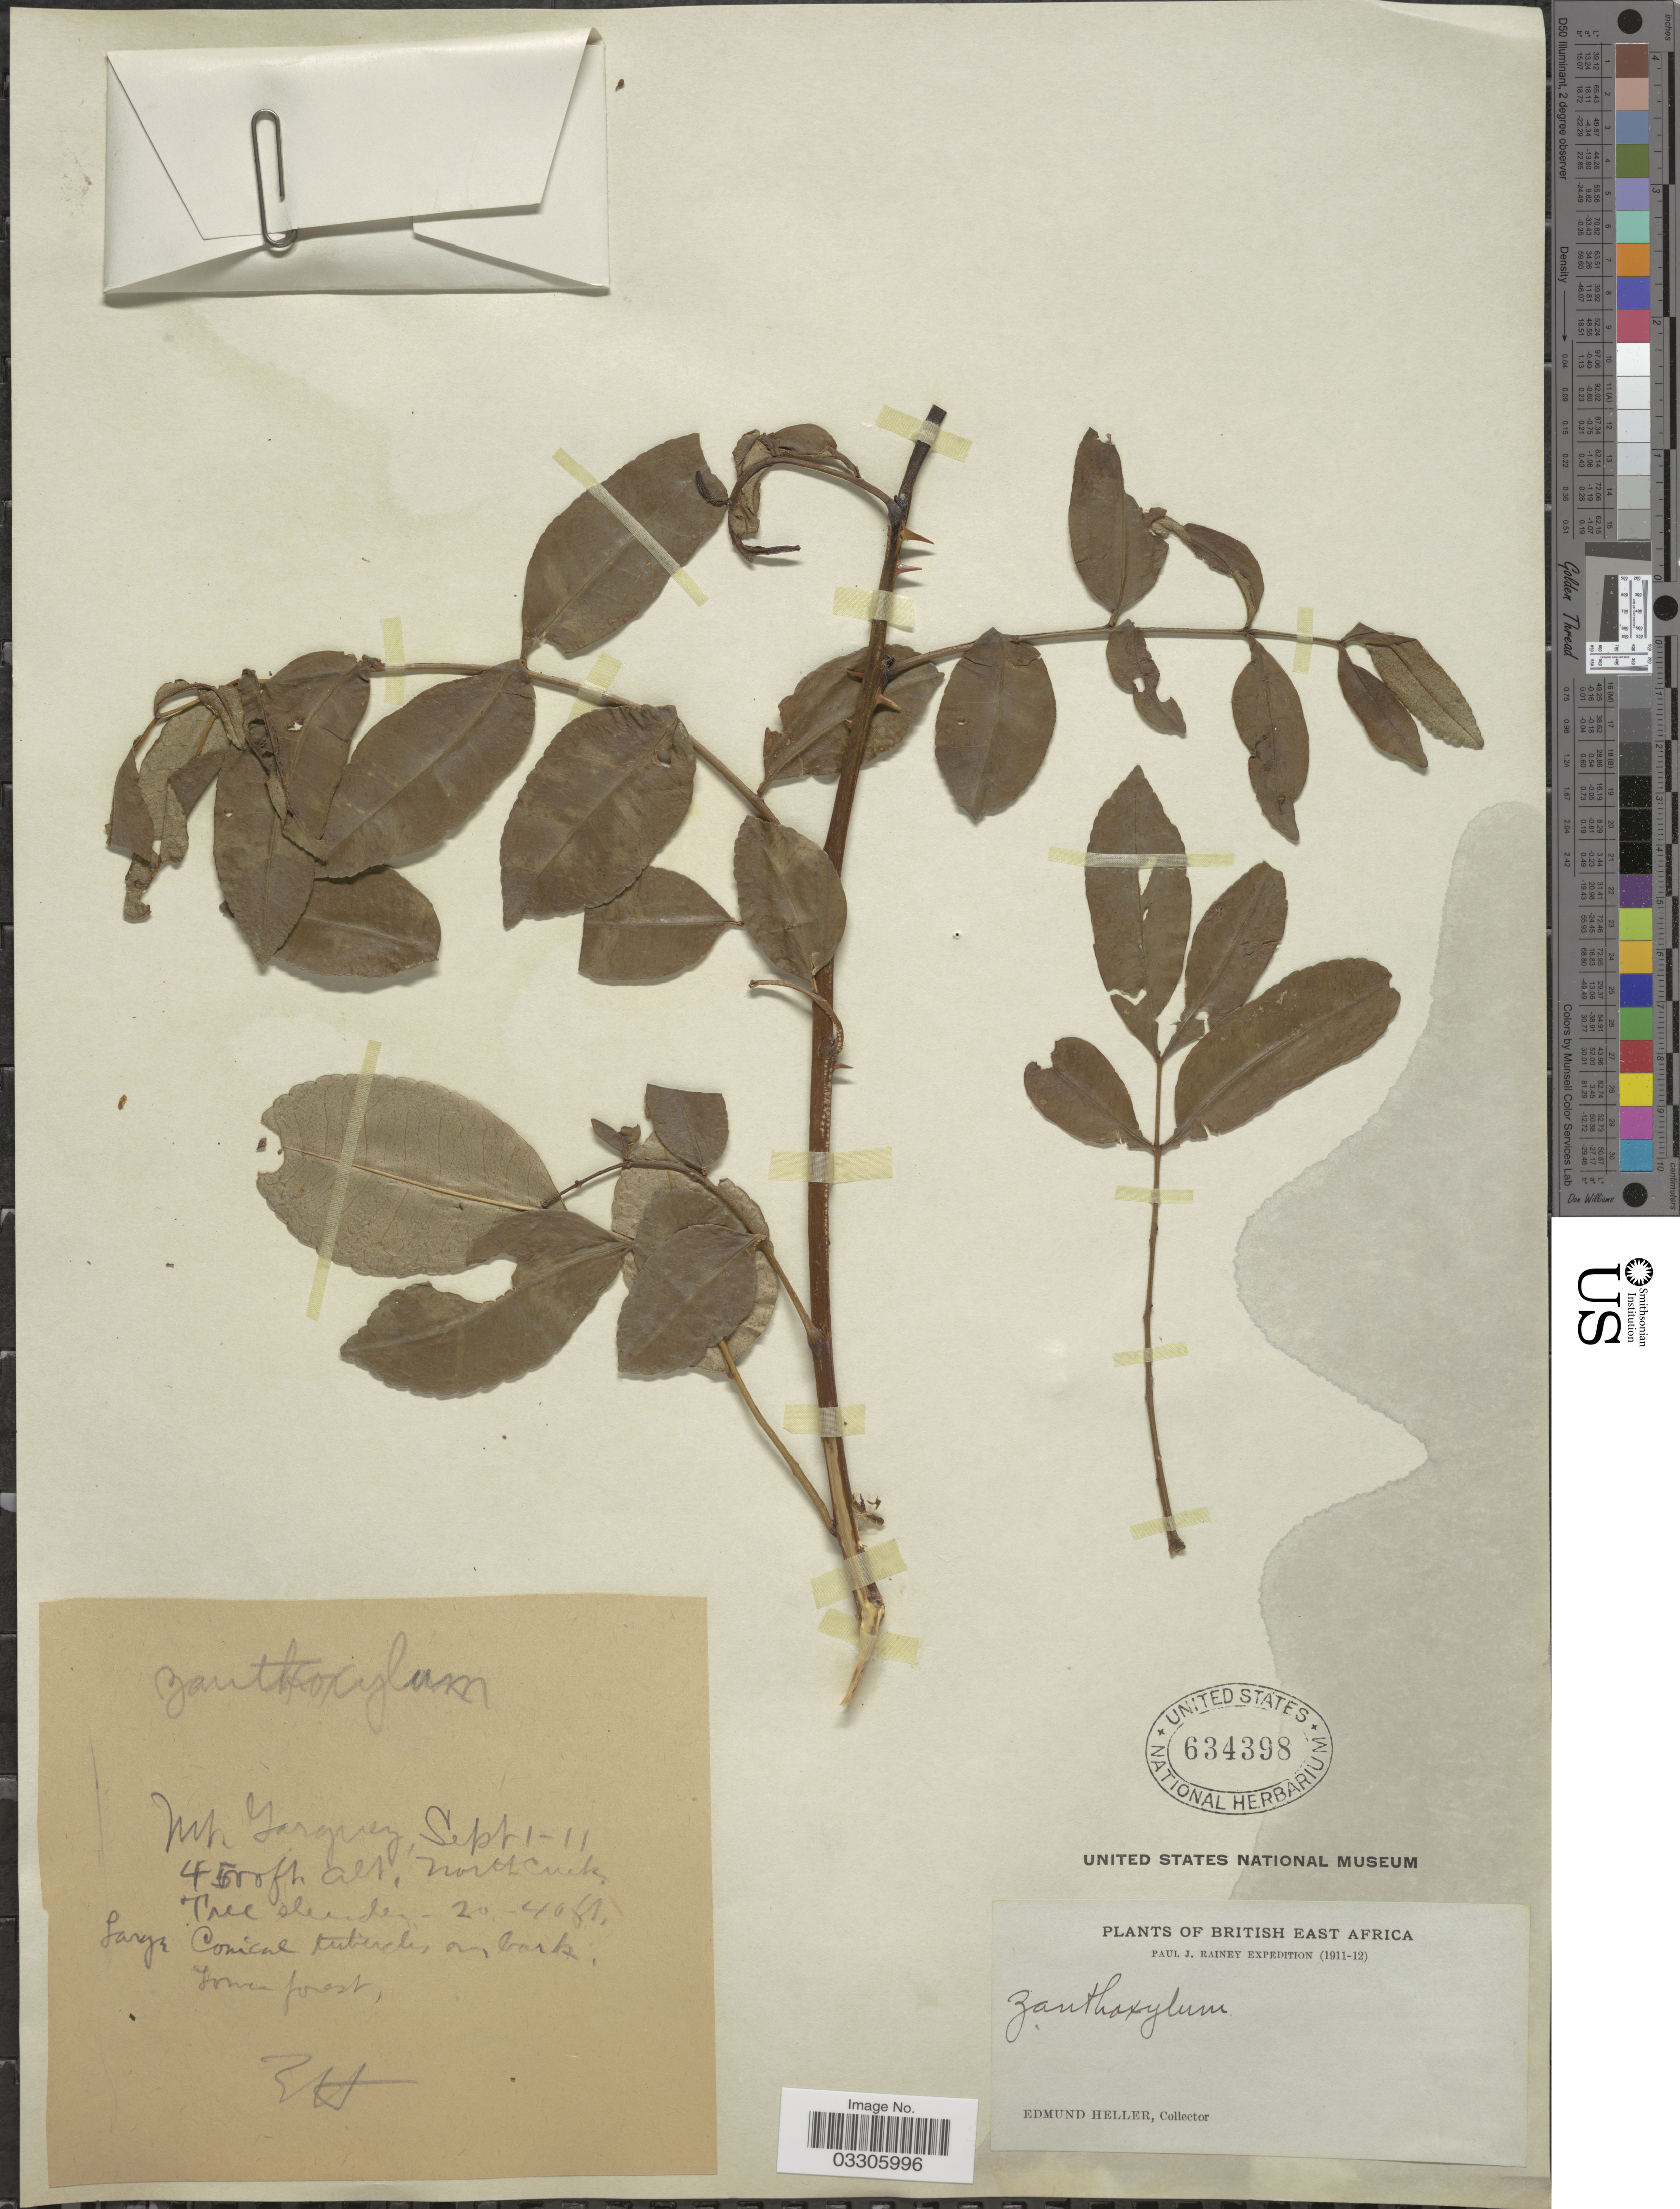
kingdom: Plantae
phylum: Tracheophyta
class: Magnoliopsida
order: Sapindales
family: Rutaceae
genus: Zanthoxylum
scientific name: Zanthoxylum sp.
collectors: E. Heller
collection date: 1911-09-01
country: Kenya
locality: British East Africa, Mt. Garguez.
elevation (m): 1372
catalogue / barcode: US 634398